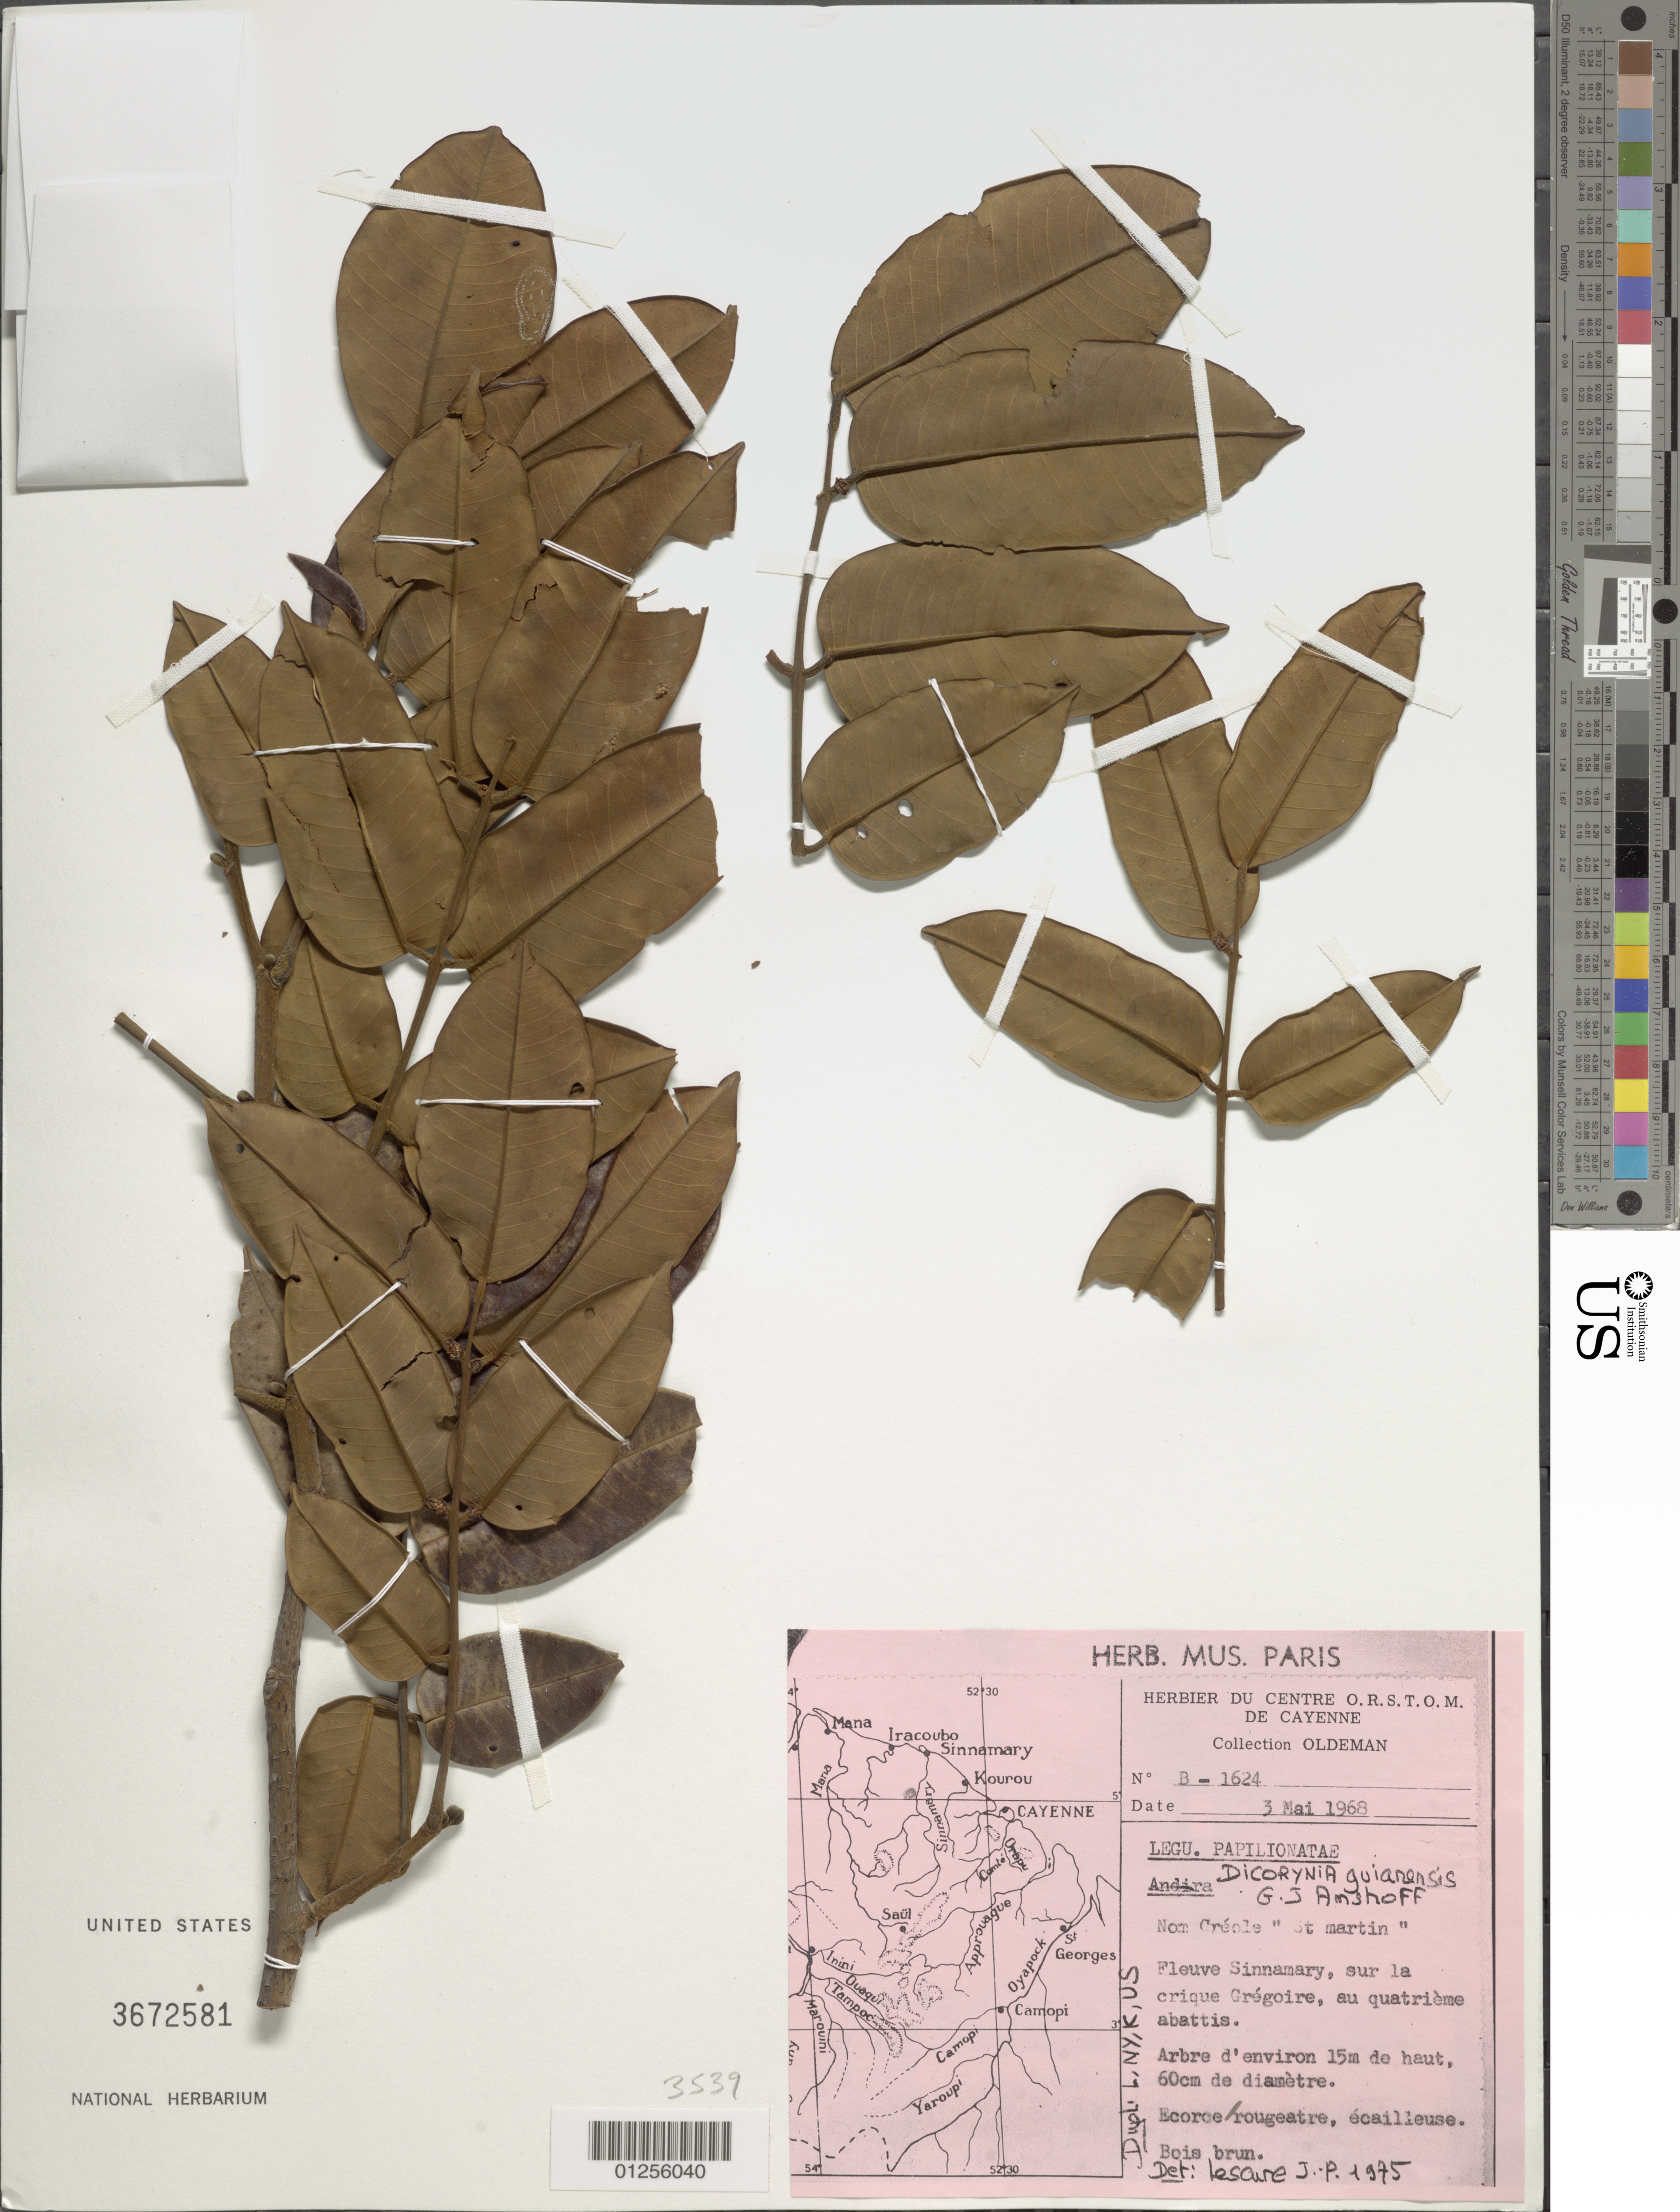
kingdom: Plantae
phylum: Tracheophyta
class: Magnoliopsida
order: Fabales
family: Fabaceae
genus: Dicorynia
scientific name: Dicorynia guianensis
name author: Amshoff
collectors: R. Oldeman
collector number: B-1624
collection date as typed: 3 May 1968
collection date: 1968-05-03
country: French Guiana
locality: Fleuve Sinnamary, sur la crique Gregoire, au quatrieme abattis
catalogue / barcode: US 3672581